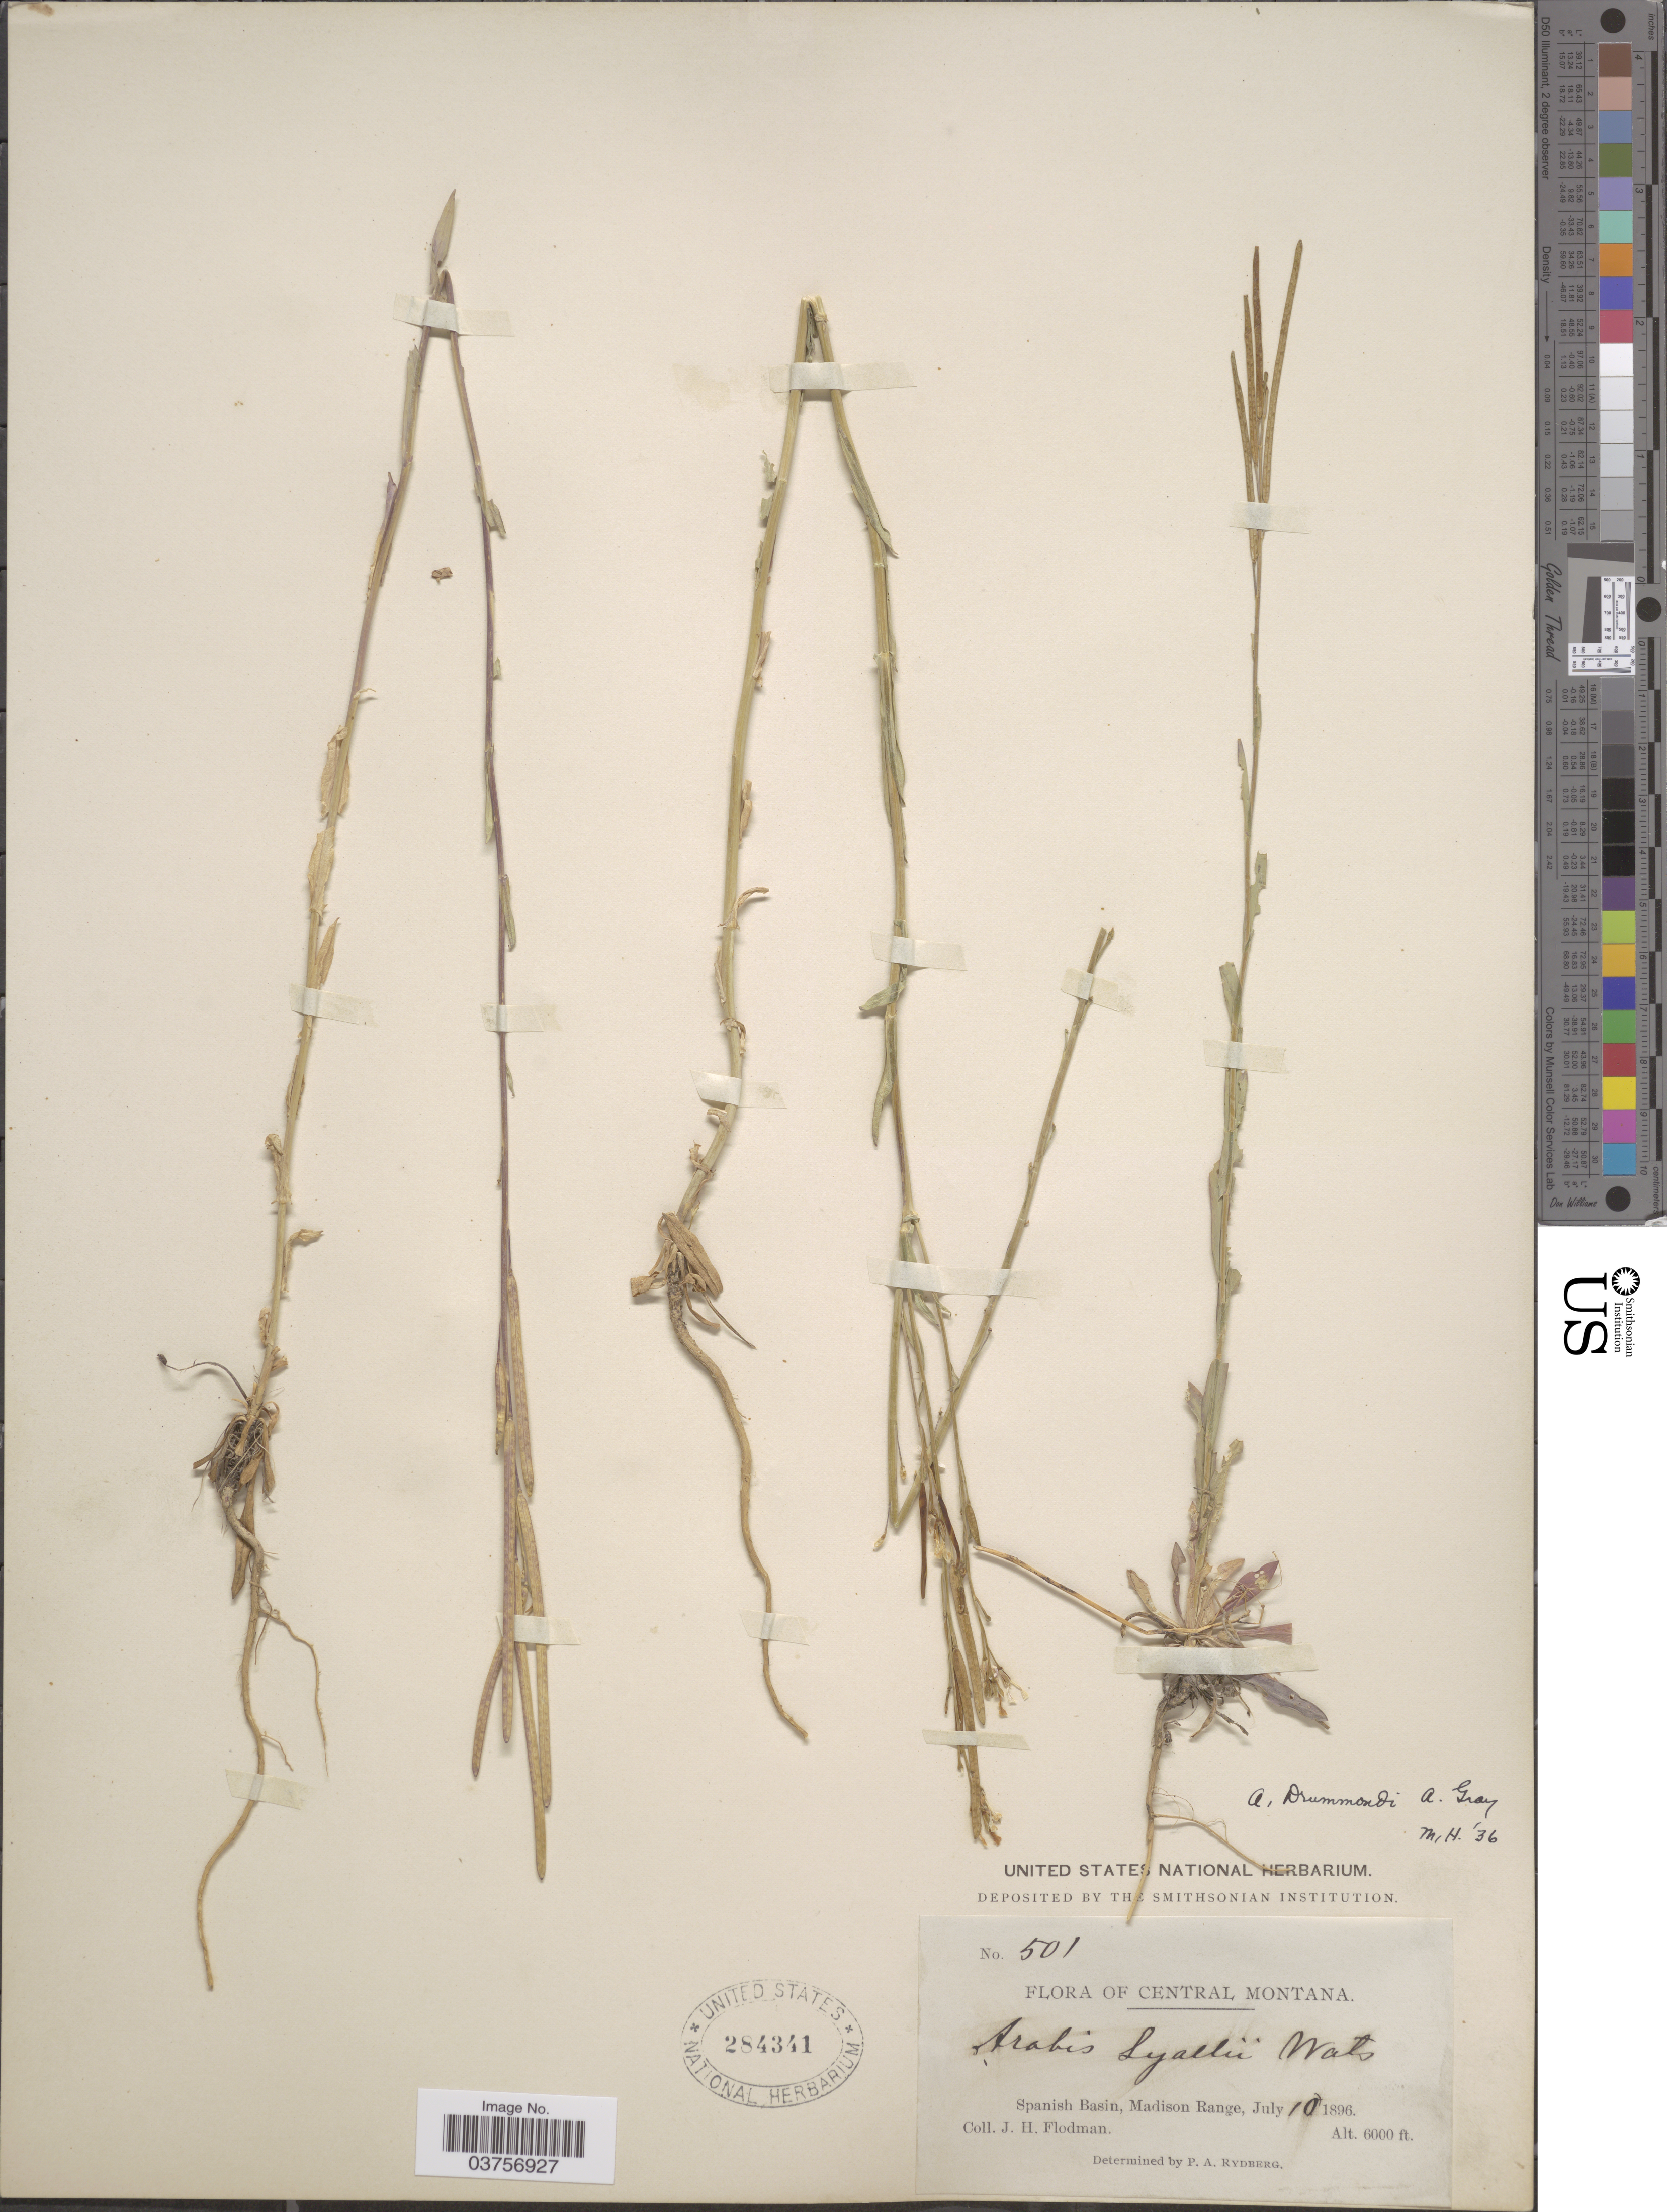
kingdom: Plantae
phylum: Tracheophyta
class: Magnoliopsida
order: Brassicales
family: Brassicaceae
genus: Arabis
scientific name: Arabis drummondii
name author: A. Gray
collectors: J. Flodman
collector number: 501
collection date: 1896-07-10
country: United States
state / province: Montana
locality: Central Montana. Spanish Basin, Madison Range.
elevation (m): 1829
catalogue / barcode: US 284341